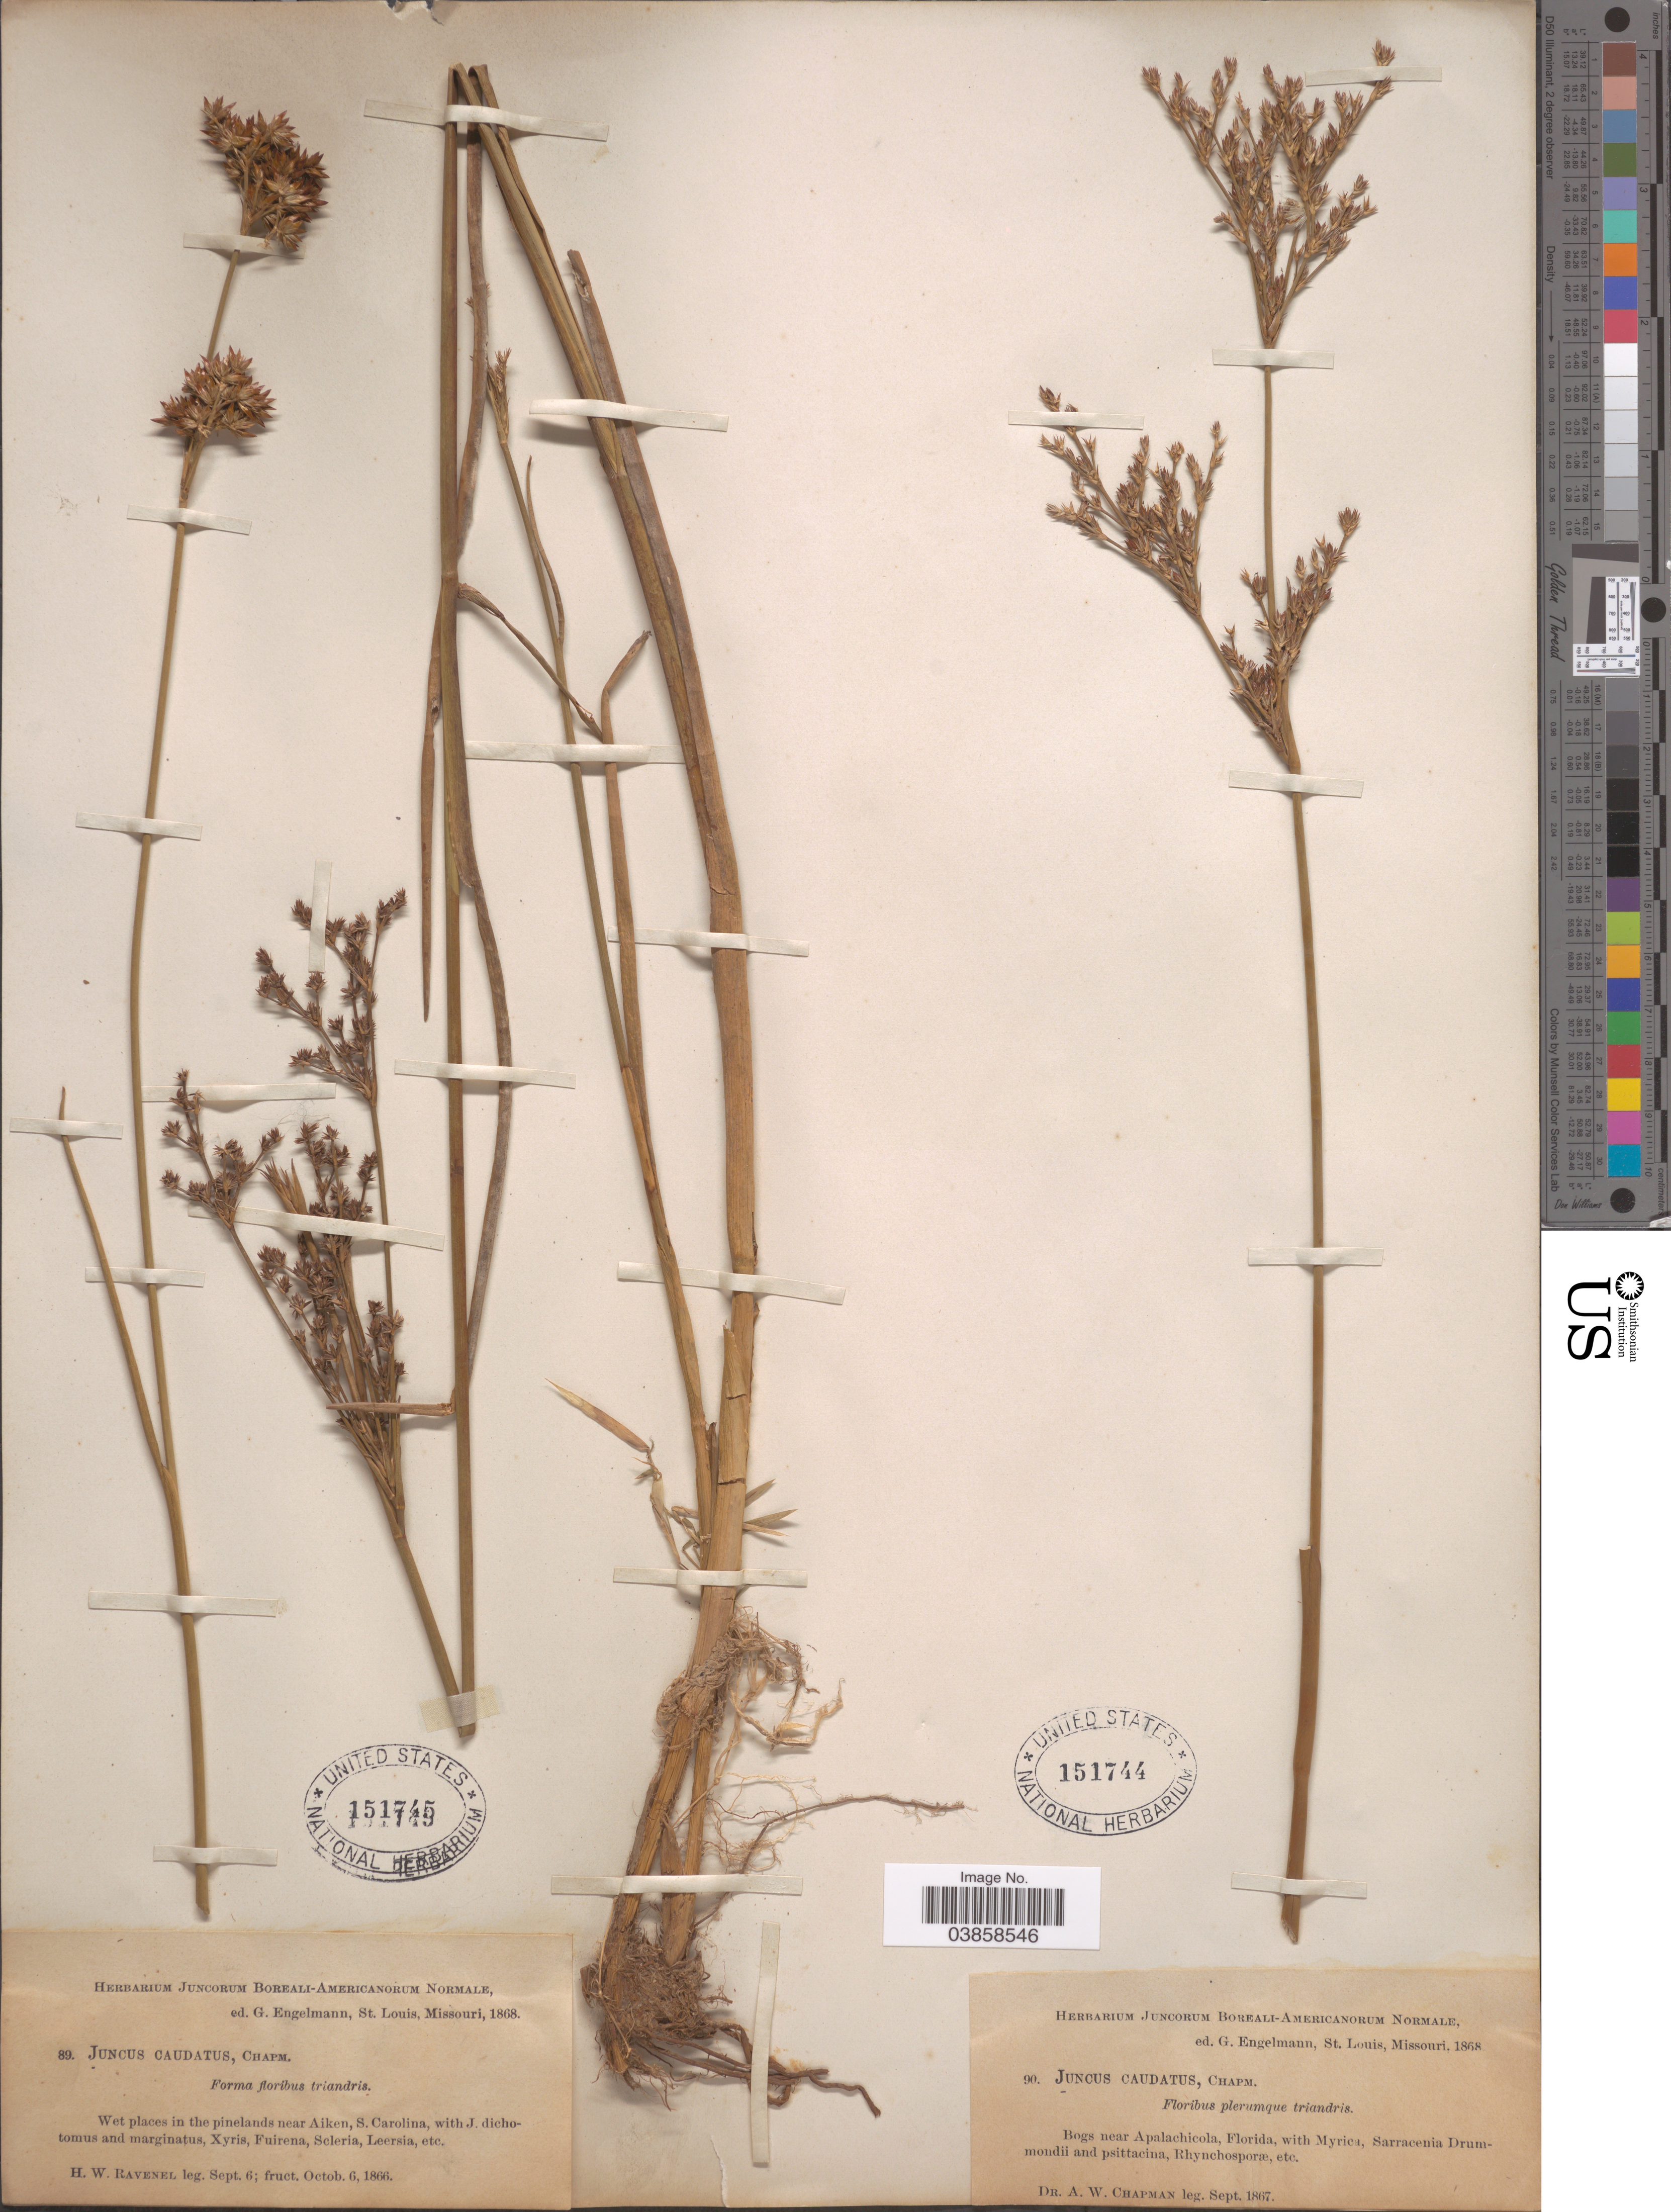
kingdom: Plantae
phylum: Tracheophyta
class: Liliopsida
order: Poales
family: Juncaceae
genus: Juncus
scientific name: Juncus trigonocarpus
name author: Steud.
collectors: A. W. Chapman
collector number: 90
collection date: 1867-09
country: United States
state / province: Florida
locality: Bogs near Apalachicola.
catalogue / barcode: US 151744